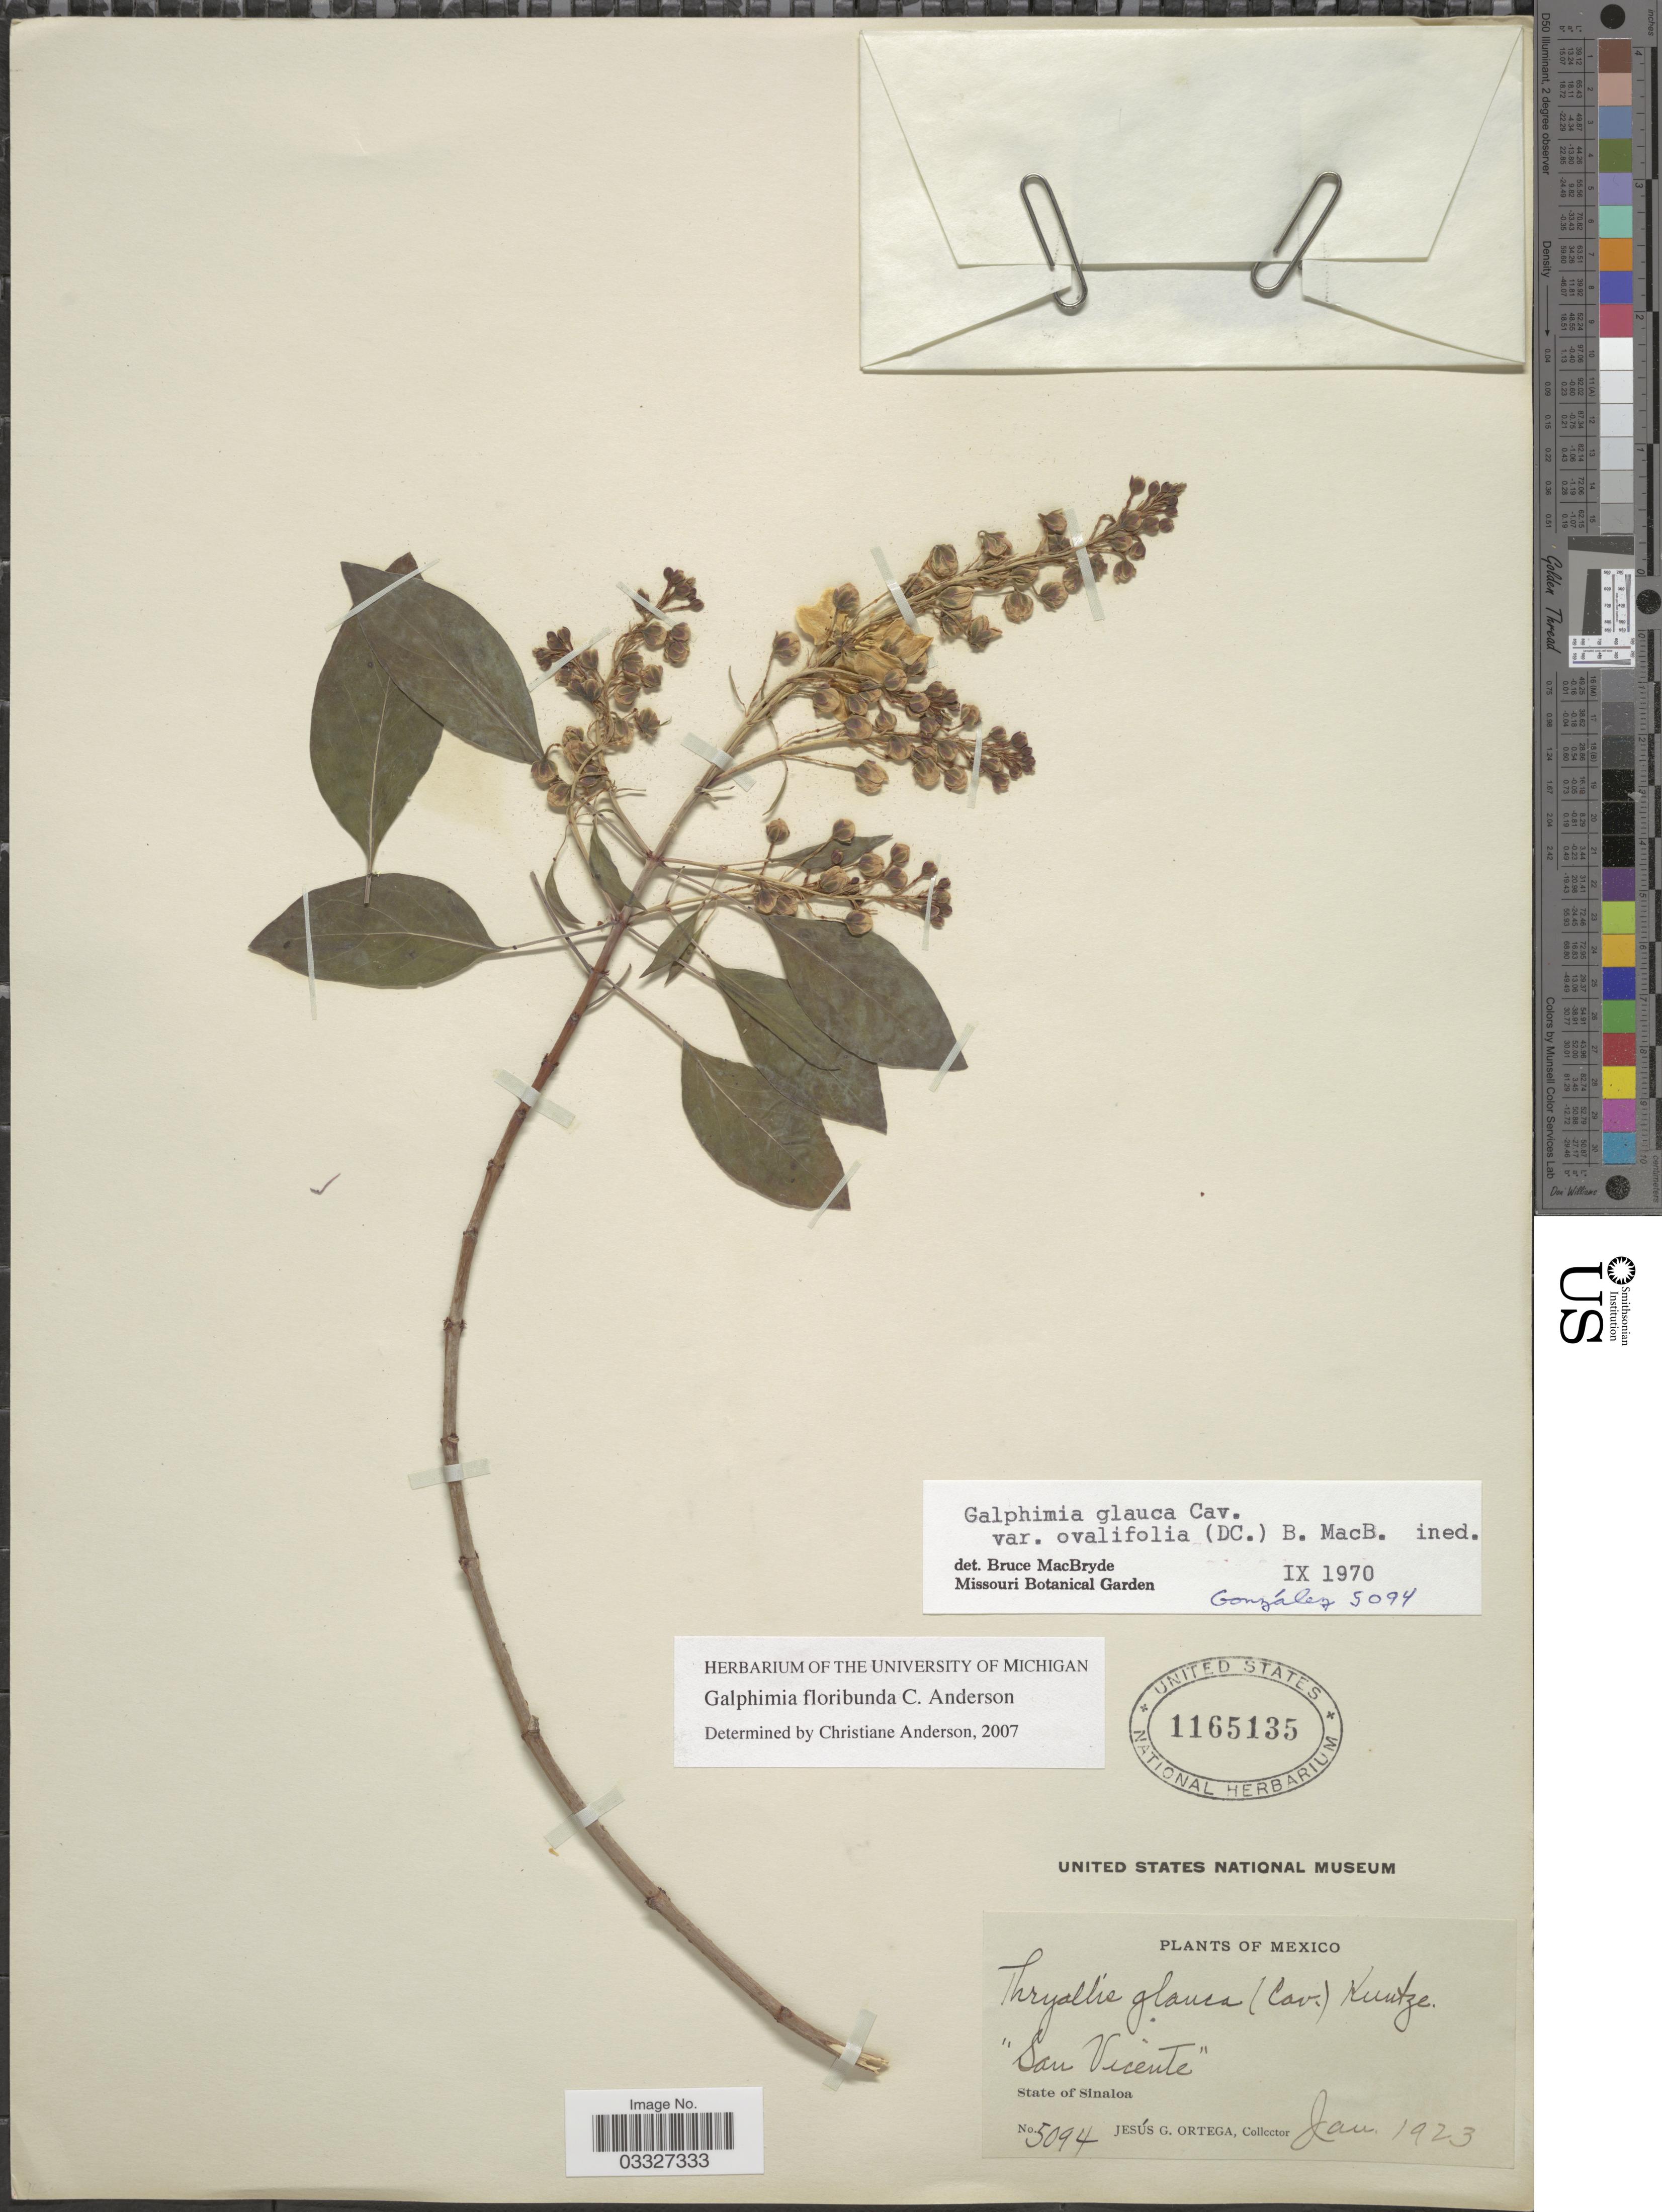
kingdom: Plantae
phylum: Tracheophyta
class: Magnoliopsida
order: Malpighiales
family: Malpighiaceae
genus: Galphimia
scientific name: Galphimia floribunda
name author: C. Anderson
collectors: J. Ortega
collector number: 5094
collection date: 1923-01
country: Mexico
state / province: Sinaloa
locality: San Vicente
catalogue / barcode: US 1165135